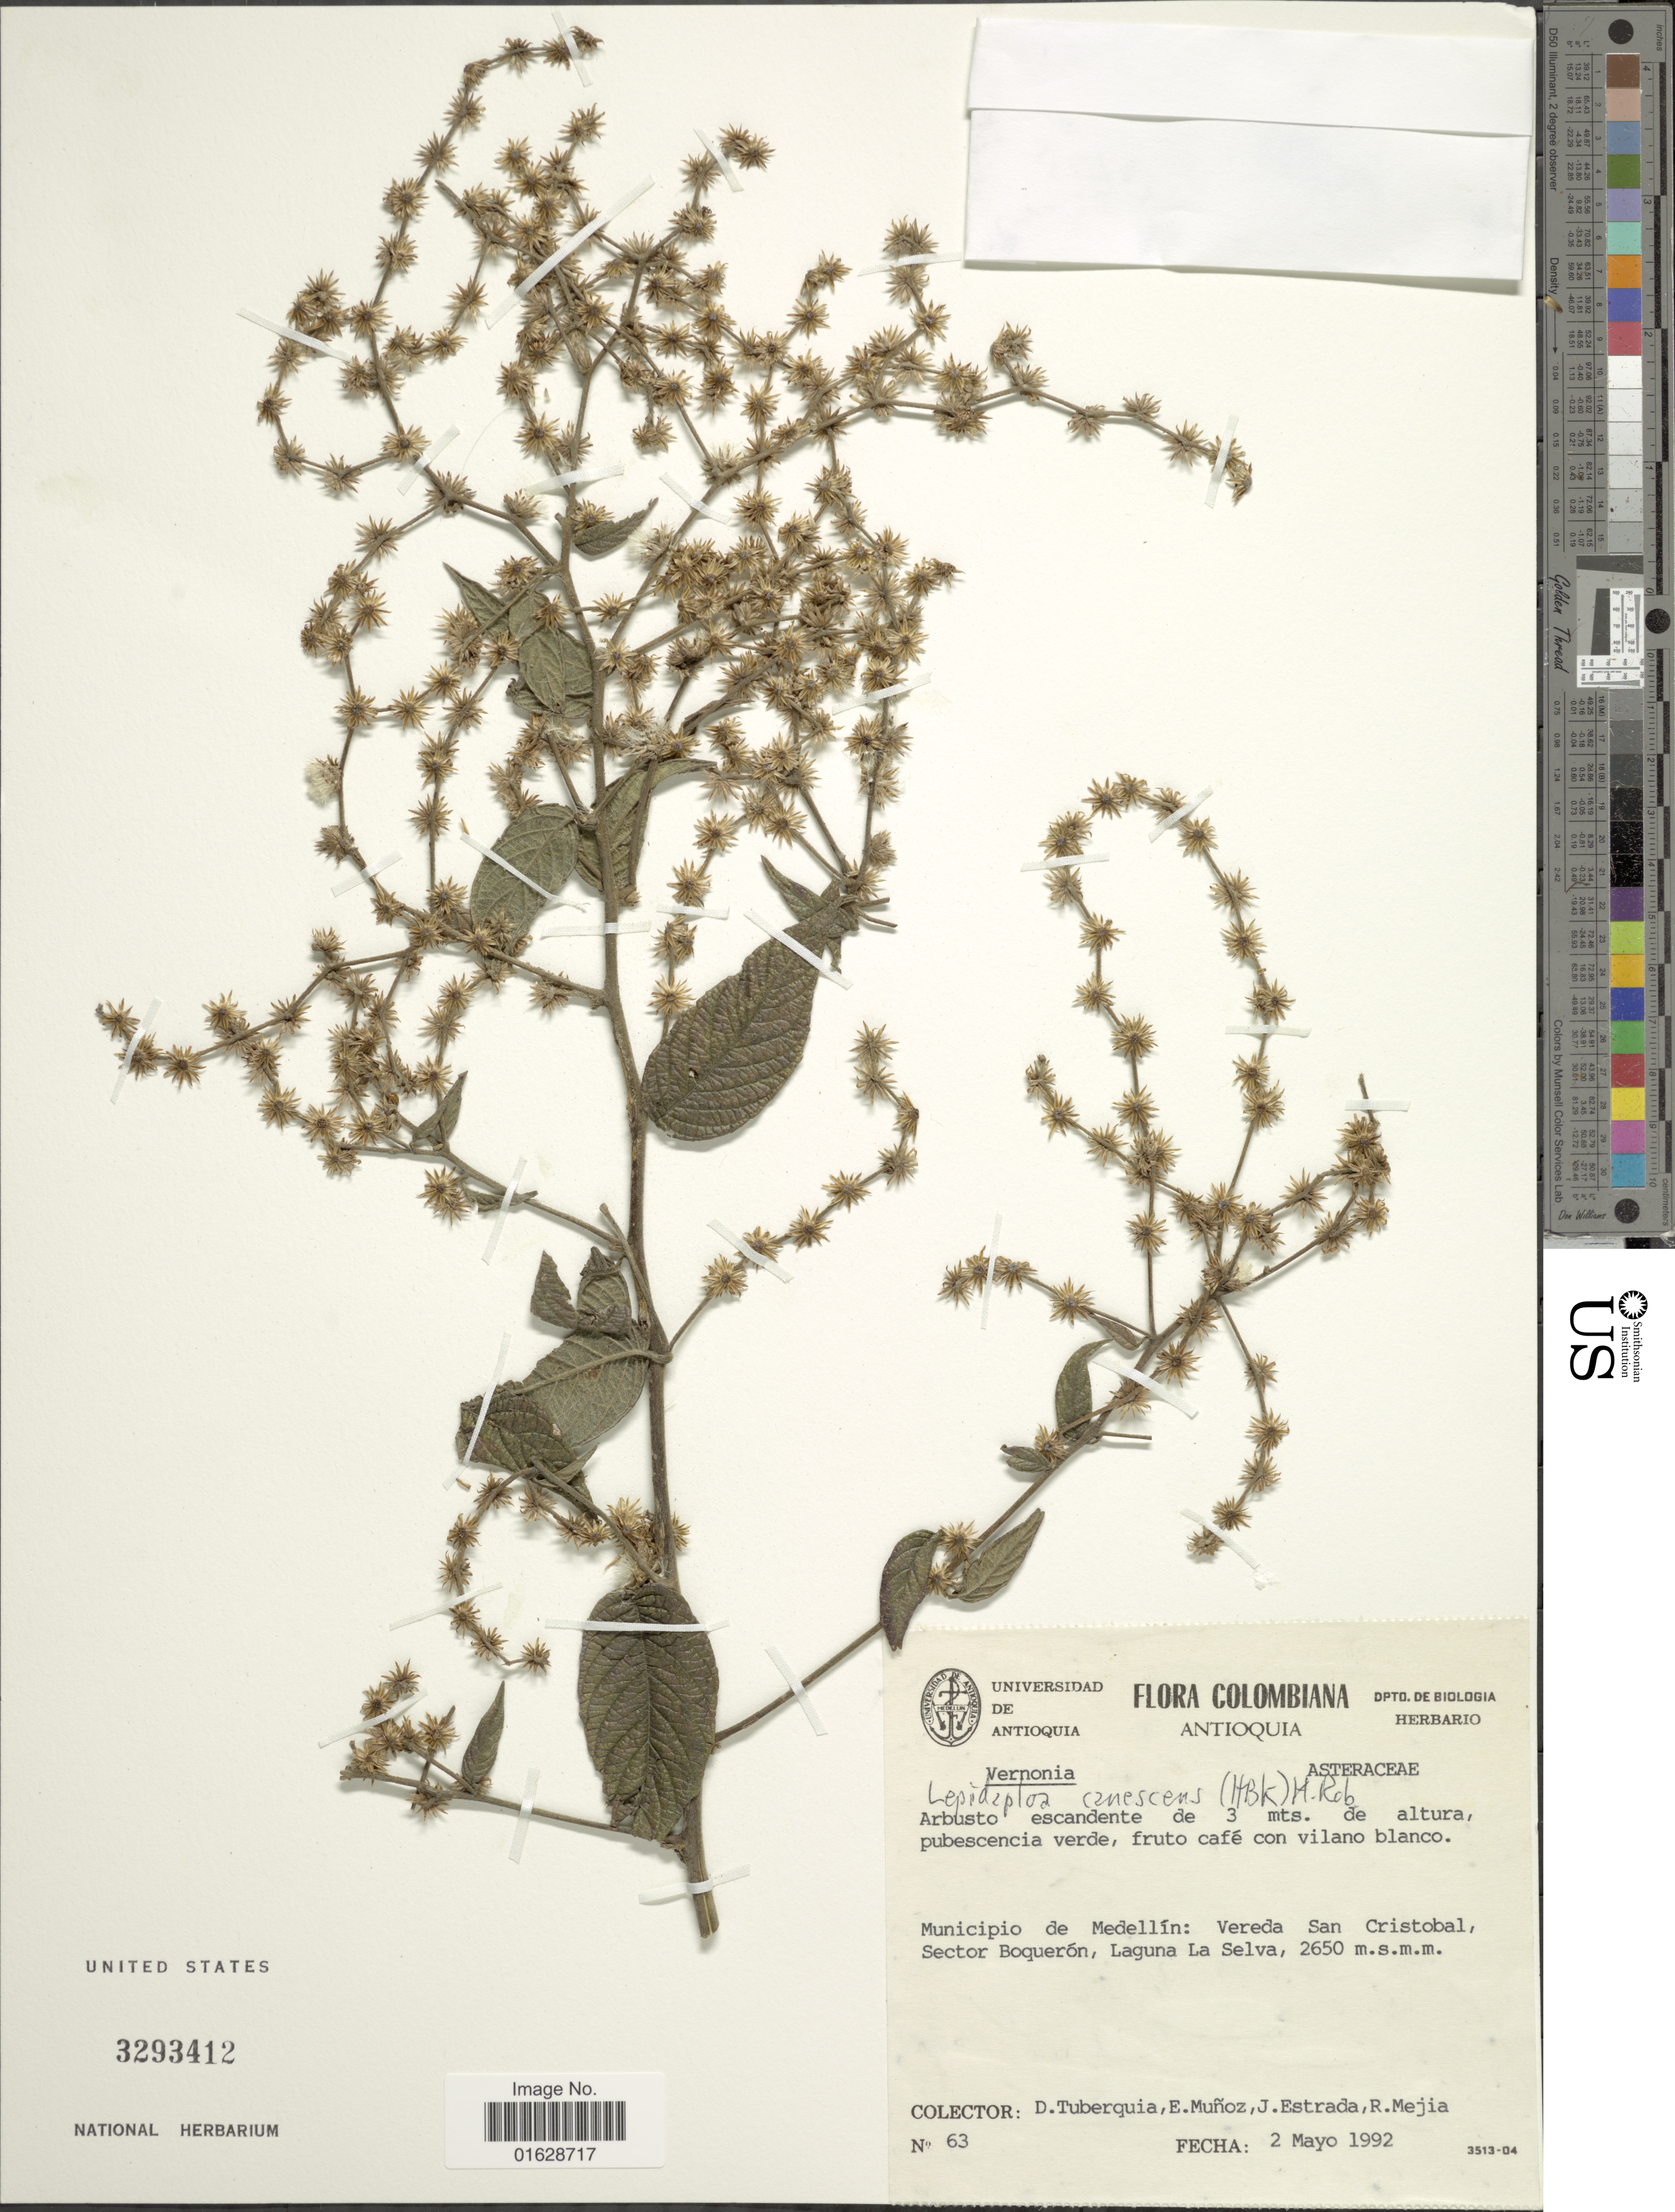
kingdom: Plantae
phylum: Tracheophyta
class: Magnoliopsida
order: Asterales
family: Asteraceae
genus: Lepidaploa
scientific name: Lepidaploa canescens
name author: (Kunth) H. Rob.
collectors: D. Tuberquia, E. Munoz, J. Estrada & R. Mejia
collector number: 63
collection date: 1992-05-02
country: Colombia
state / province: Antioquia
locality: Colombiana. Antioquia. Municipio de Medellin: Vereda San Cristobal, Sector Boqueron, Laguna La Selva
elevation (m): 2650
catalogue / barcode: US 3293412